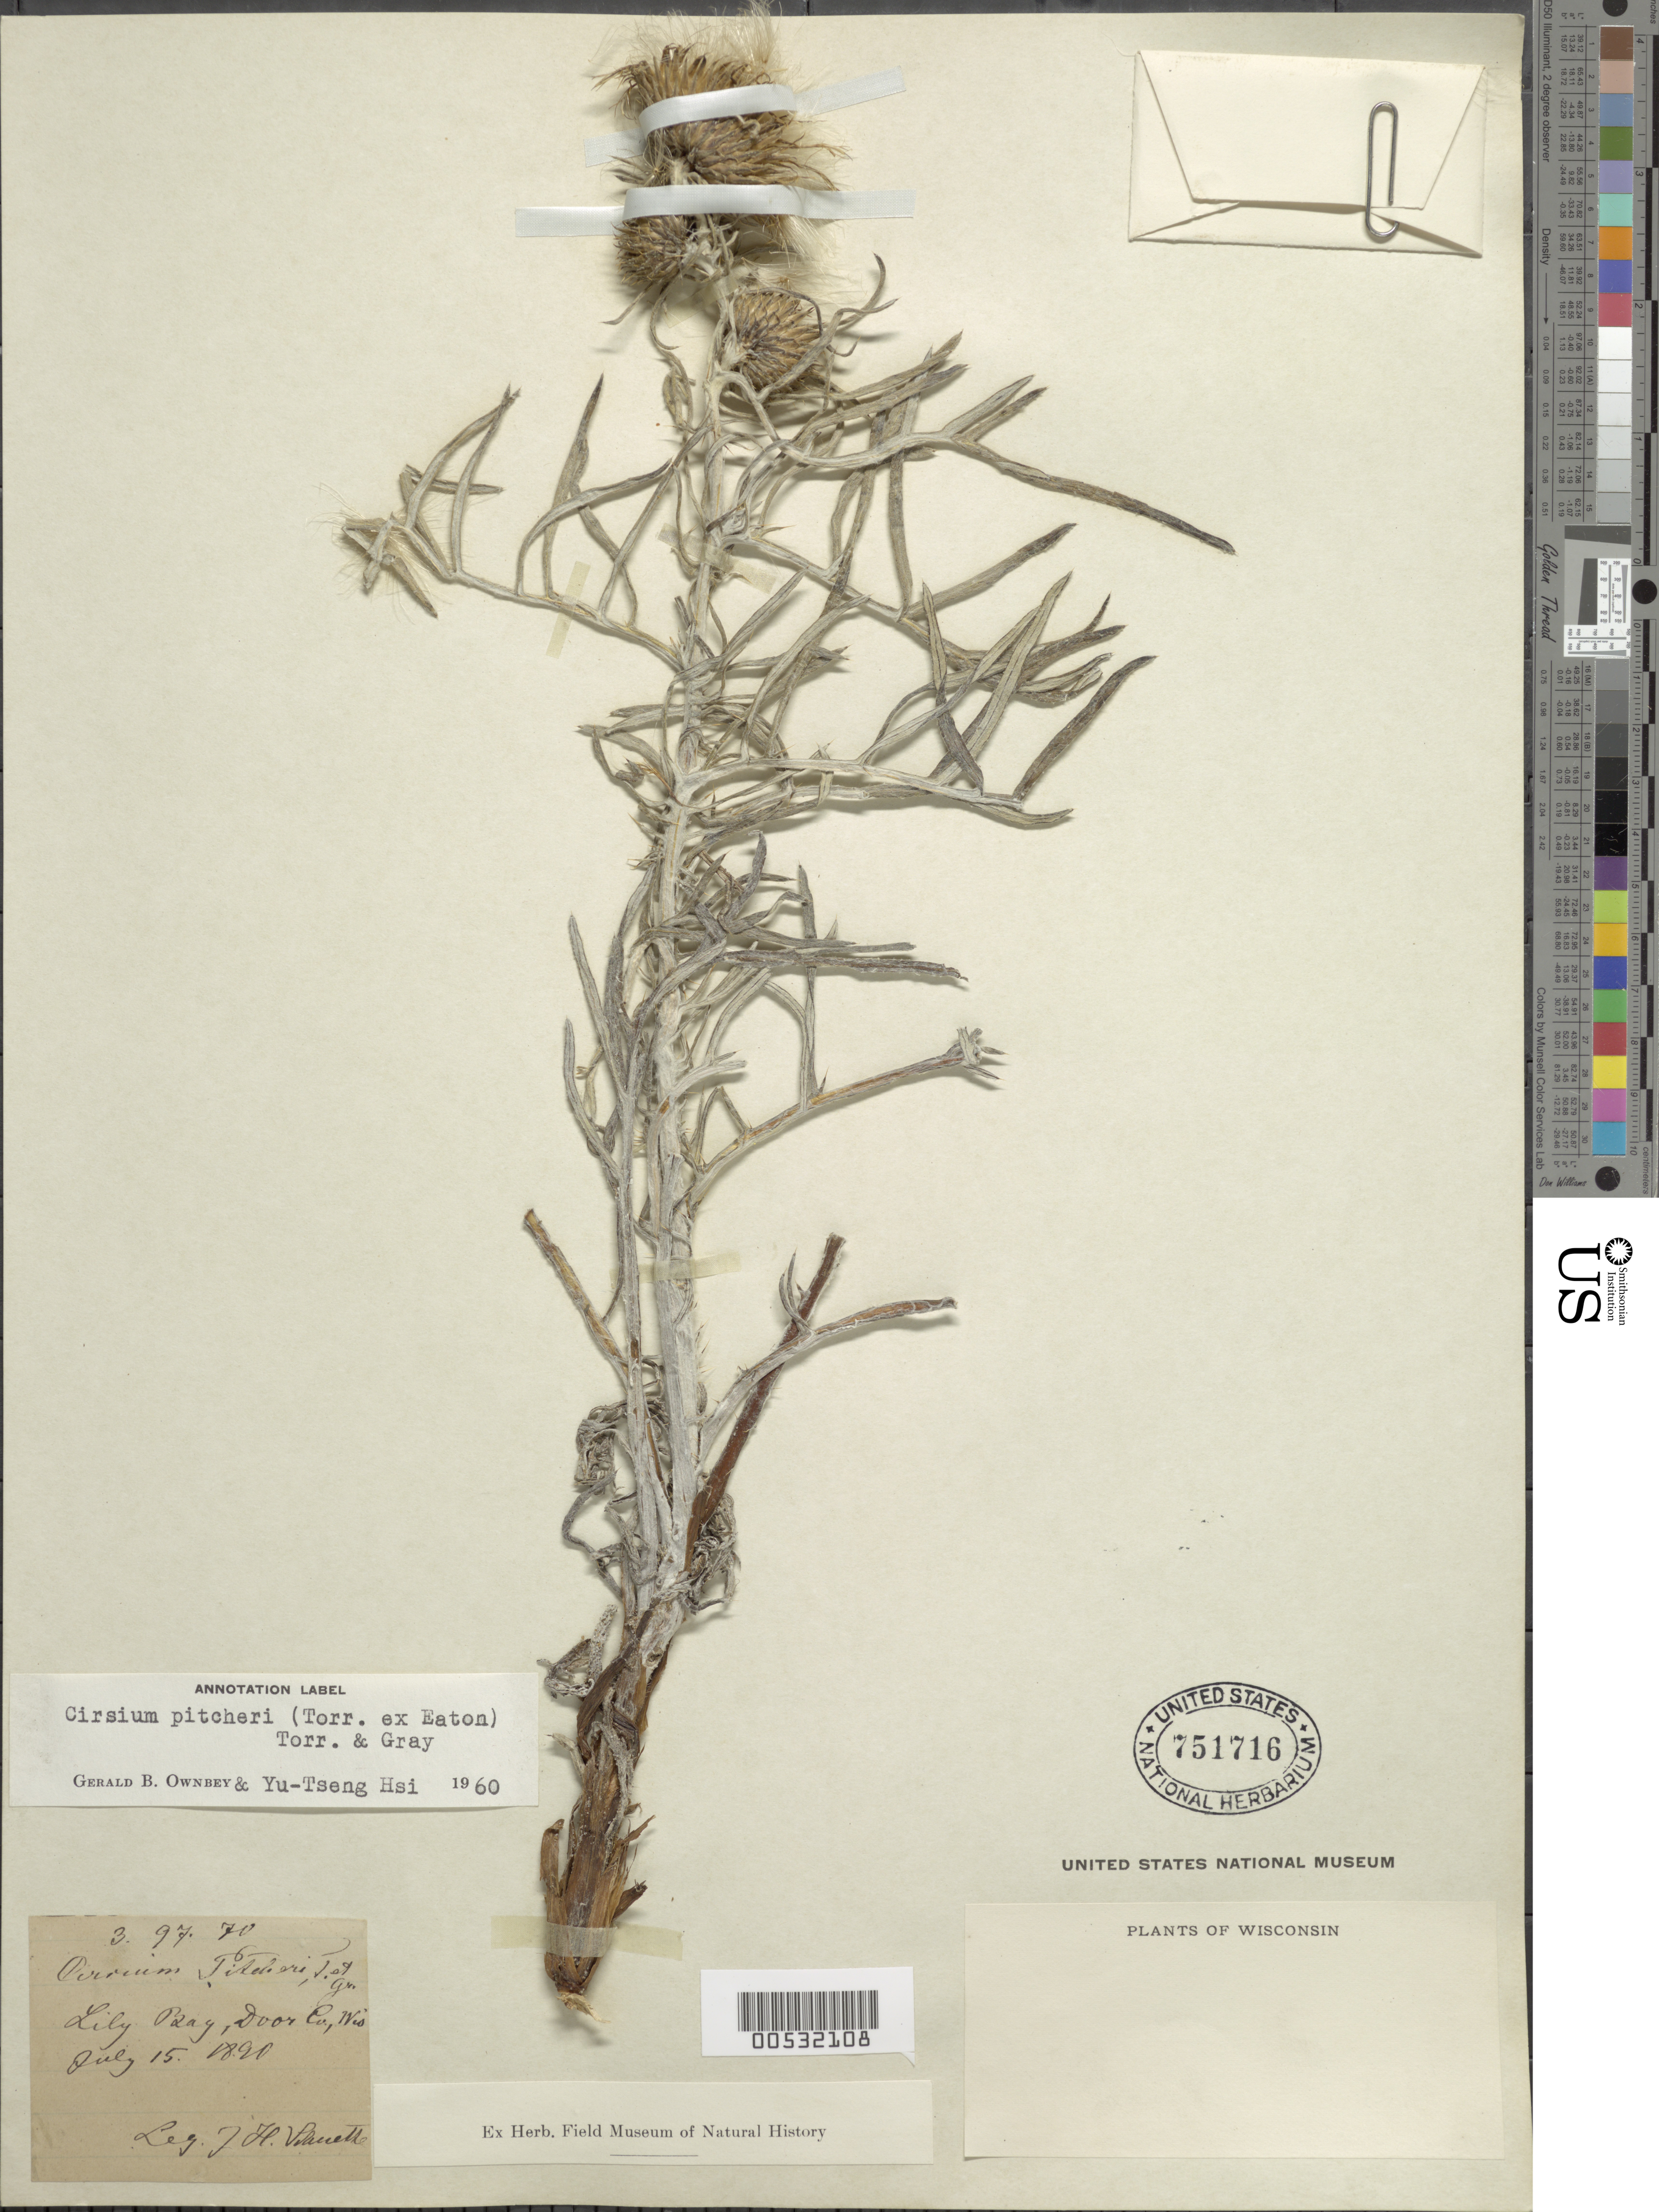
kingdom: Plantae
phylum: Tracheophyta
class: Magnoliopsida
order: Asterales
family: Asteraceae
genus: Cirsium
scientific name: Cirsium pitcheri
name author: (Torr. ex Eaton) Torr. & A. Gray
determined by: Ownbey, G. B.; Hsi, Y.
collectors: J. H. Schuette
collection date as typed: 15 Jul 1890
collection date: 1890-07-15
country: United States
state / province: Wisconsin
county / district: Door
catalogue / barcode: US 751716